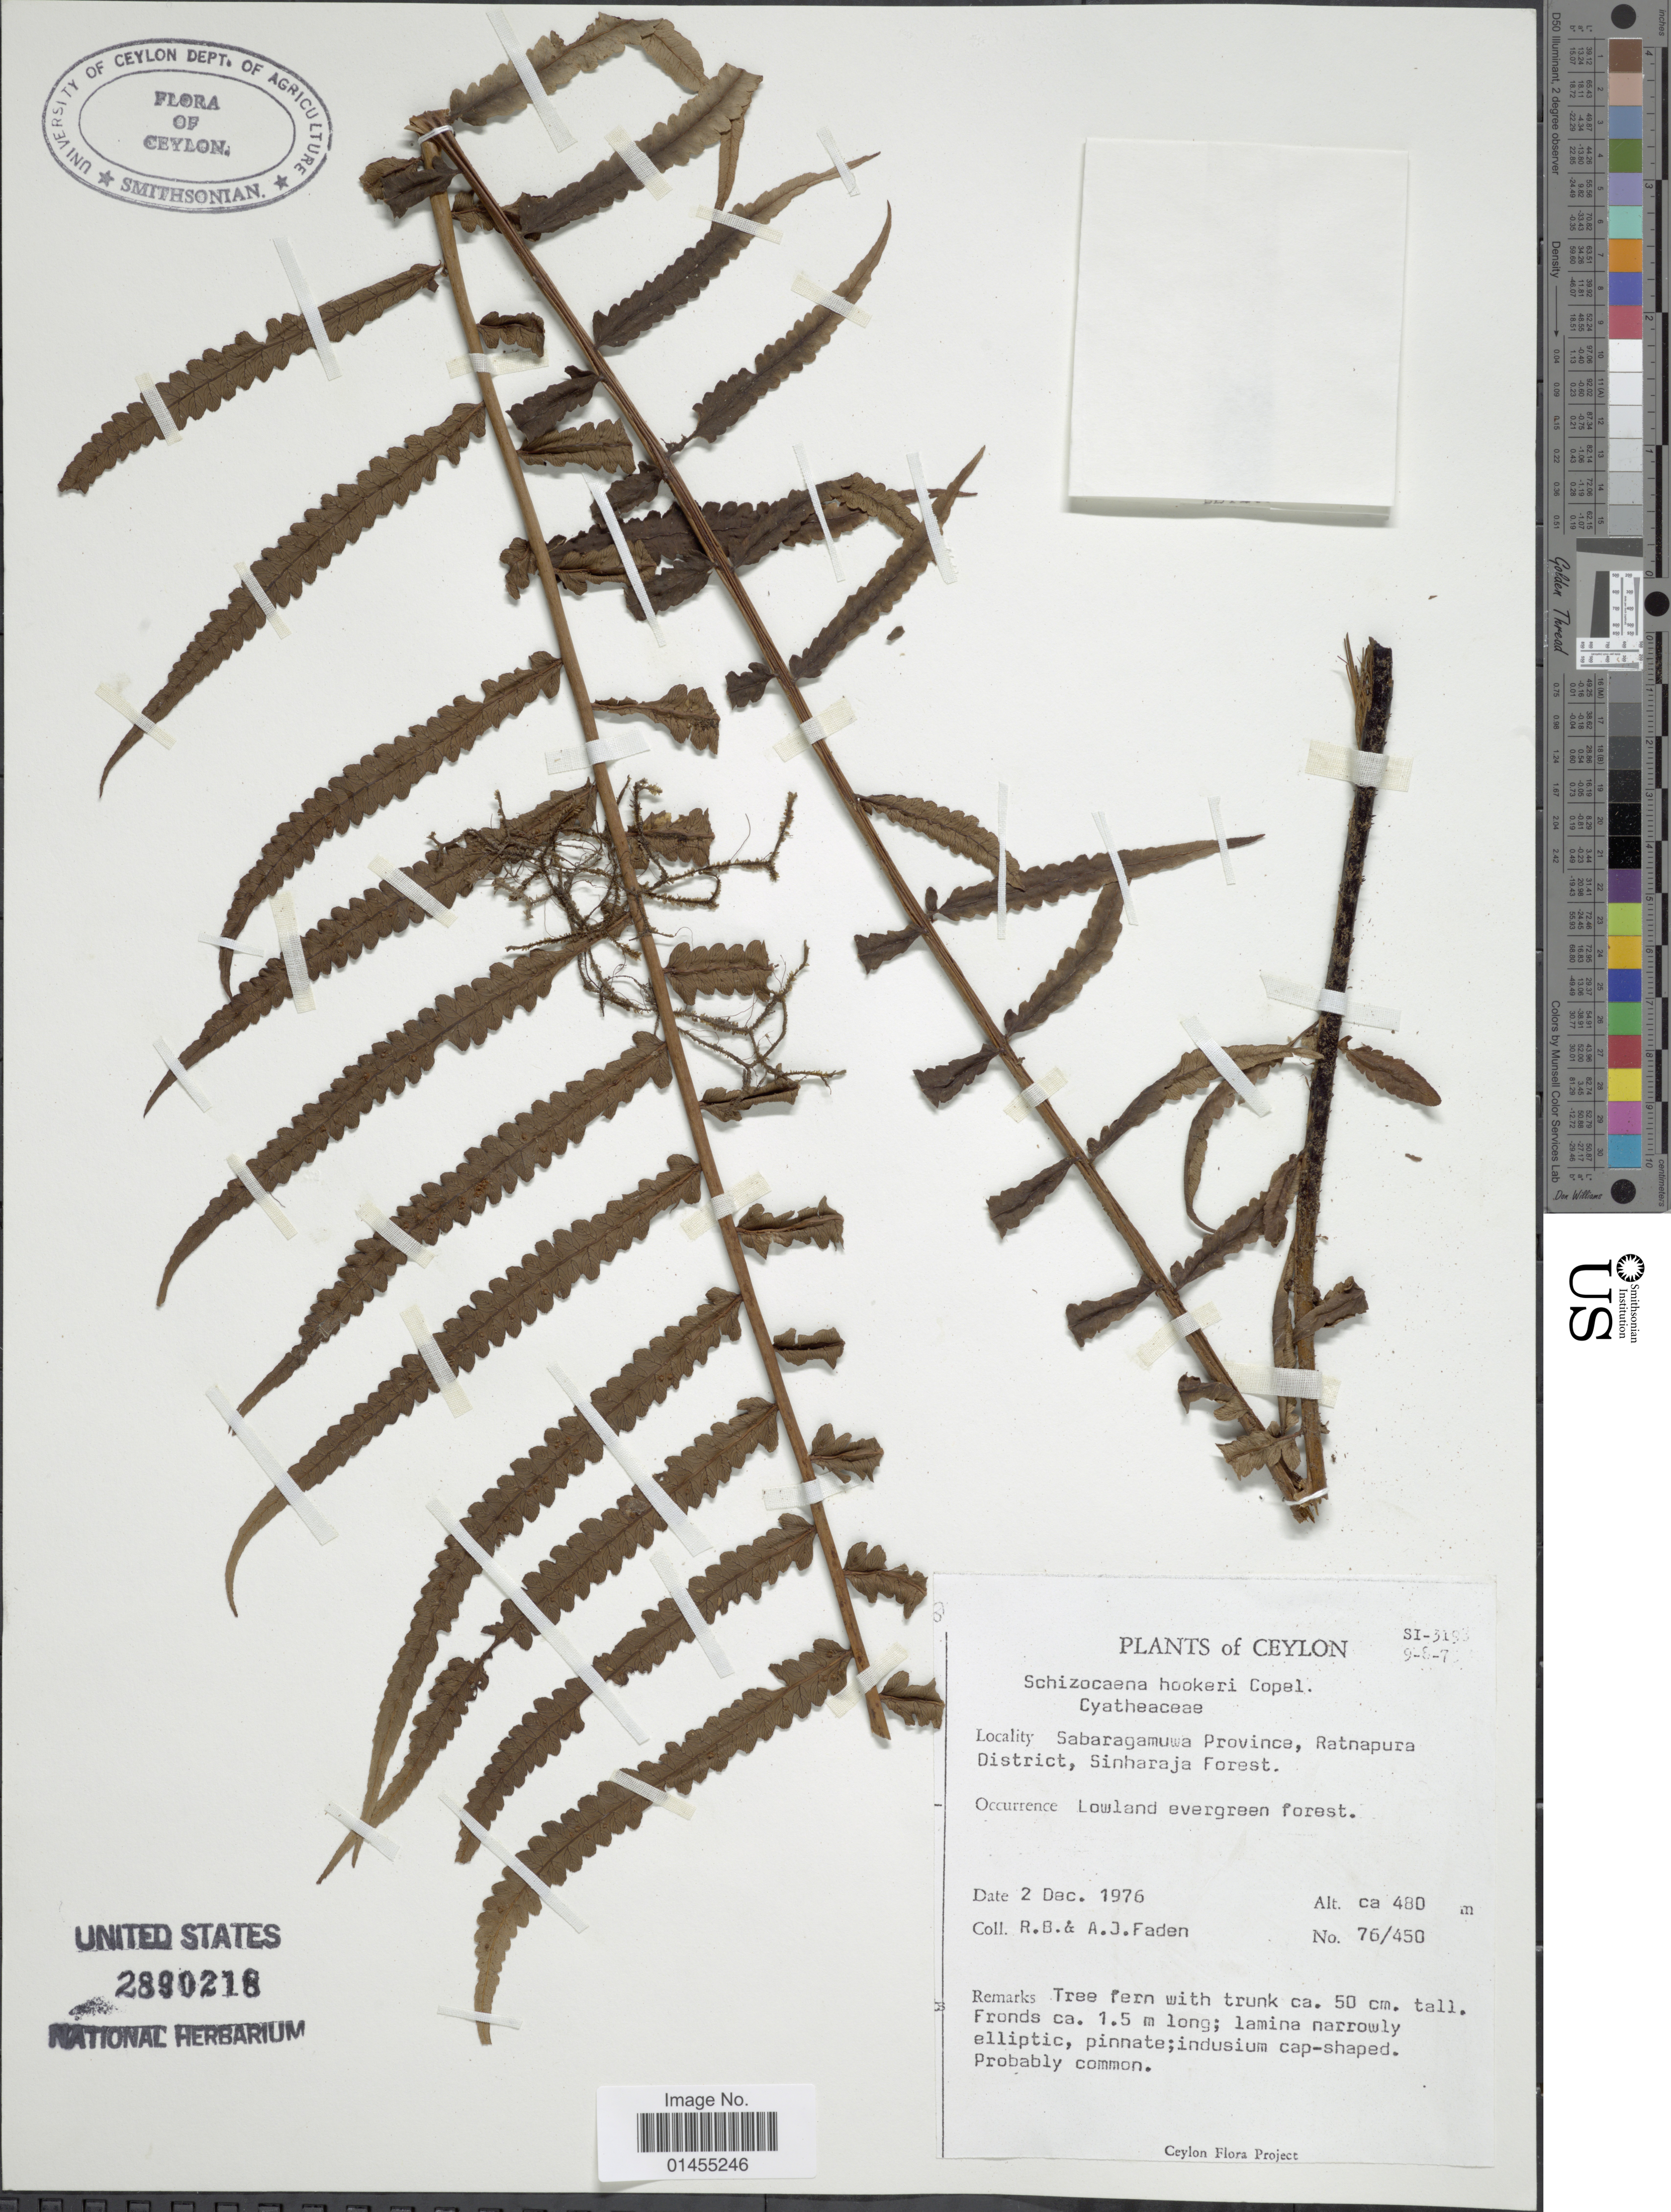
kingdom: Plantae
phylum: Tracheophyta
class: Polypodiopsida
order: Cyatheales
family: Cyatheaceae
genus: Alsophila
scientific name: Alsophila hookeri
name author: (Thwaites) R.M. Tryon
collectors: R. B. Faden & A. J. Faden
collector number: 76/450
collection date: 1976-12-02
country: Sri Lanka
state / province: Sabaragamuwa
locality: Ceylon, Sabaragamuwa Province, Ratnapura District, Sinharaja Forest.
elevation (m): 480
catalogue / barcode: US 2890218